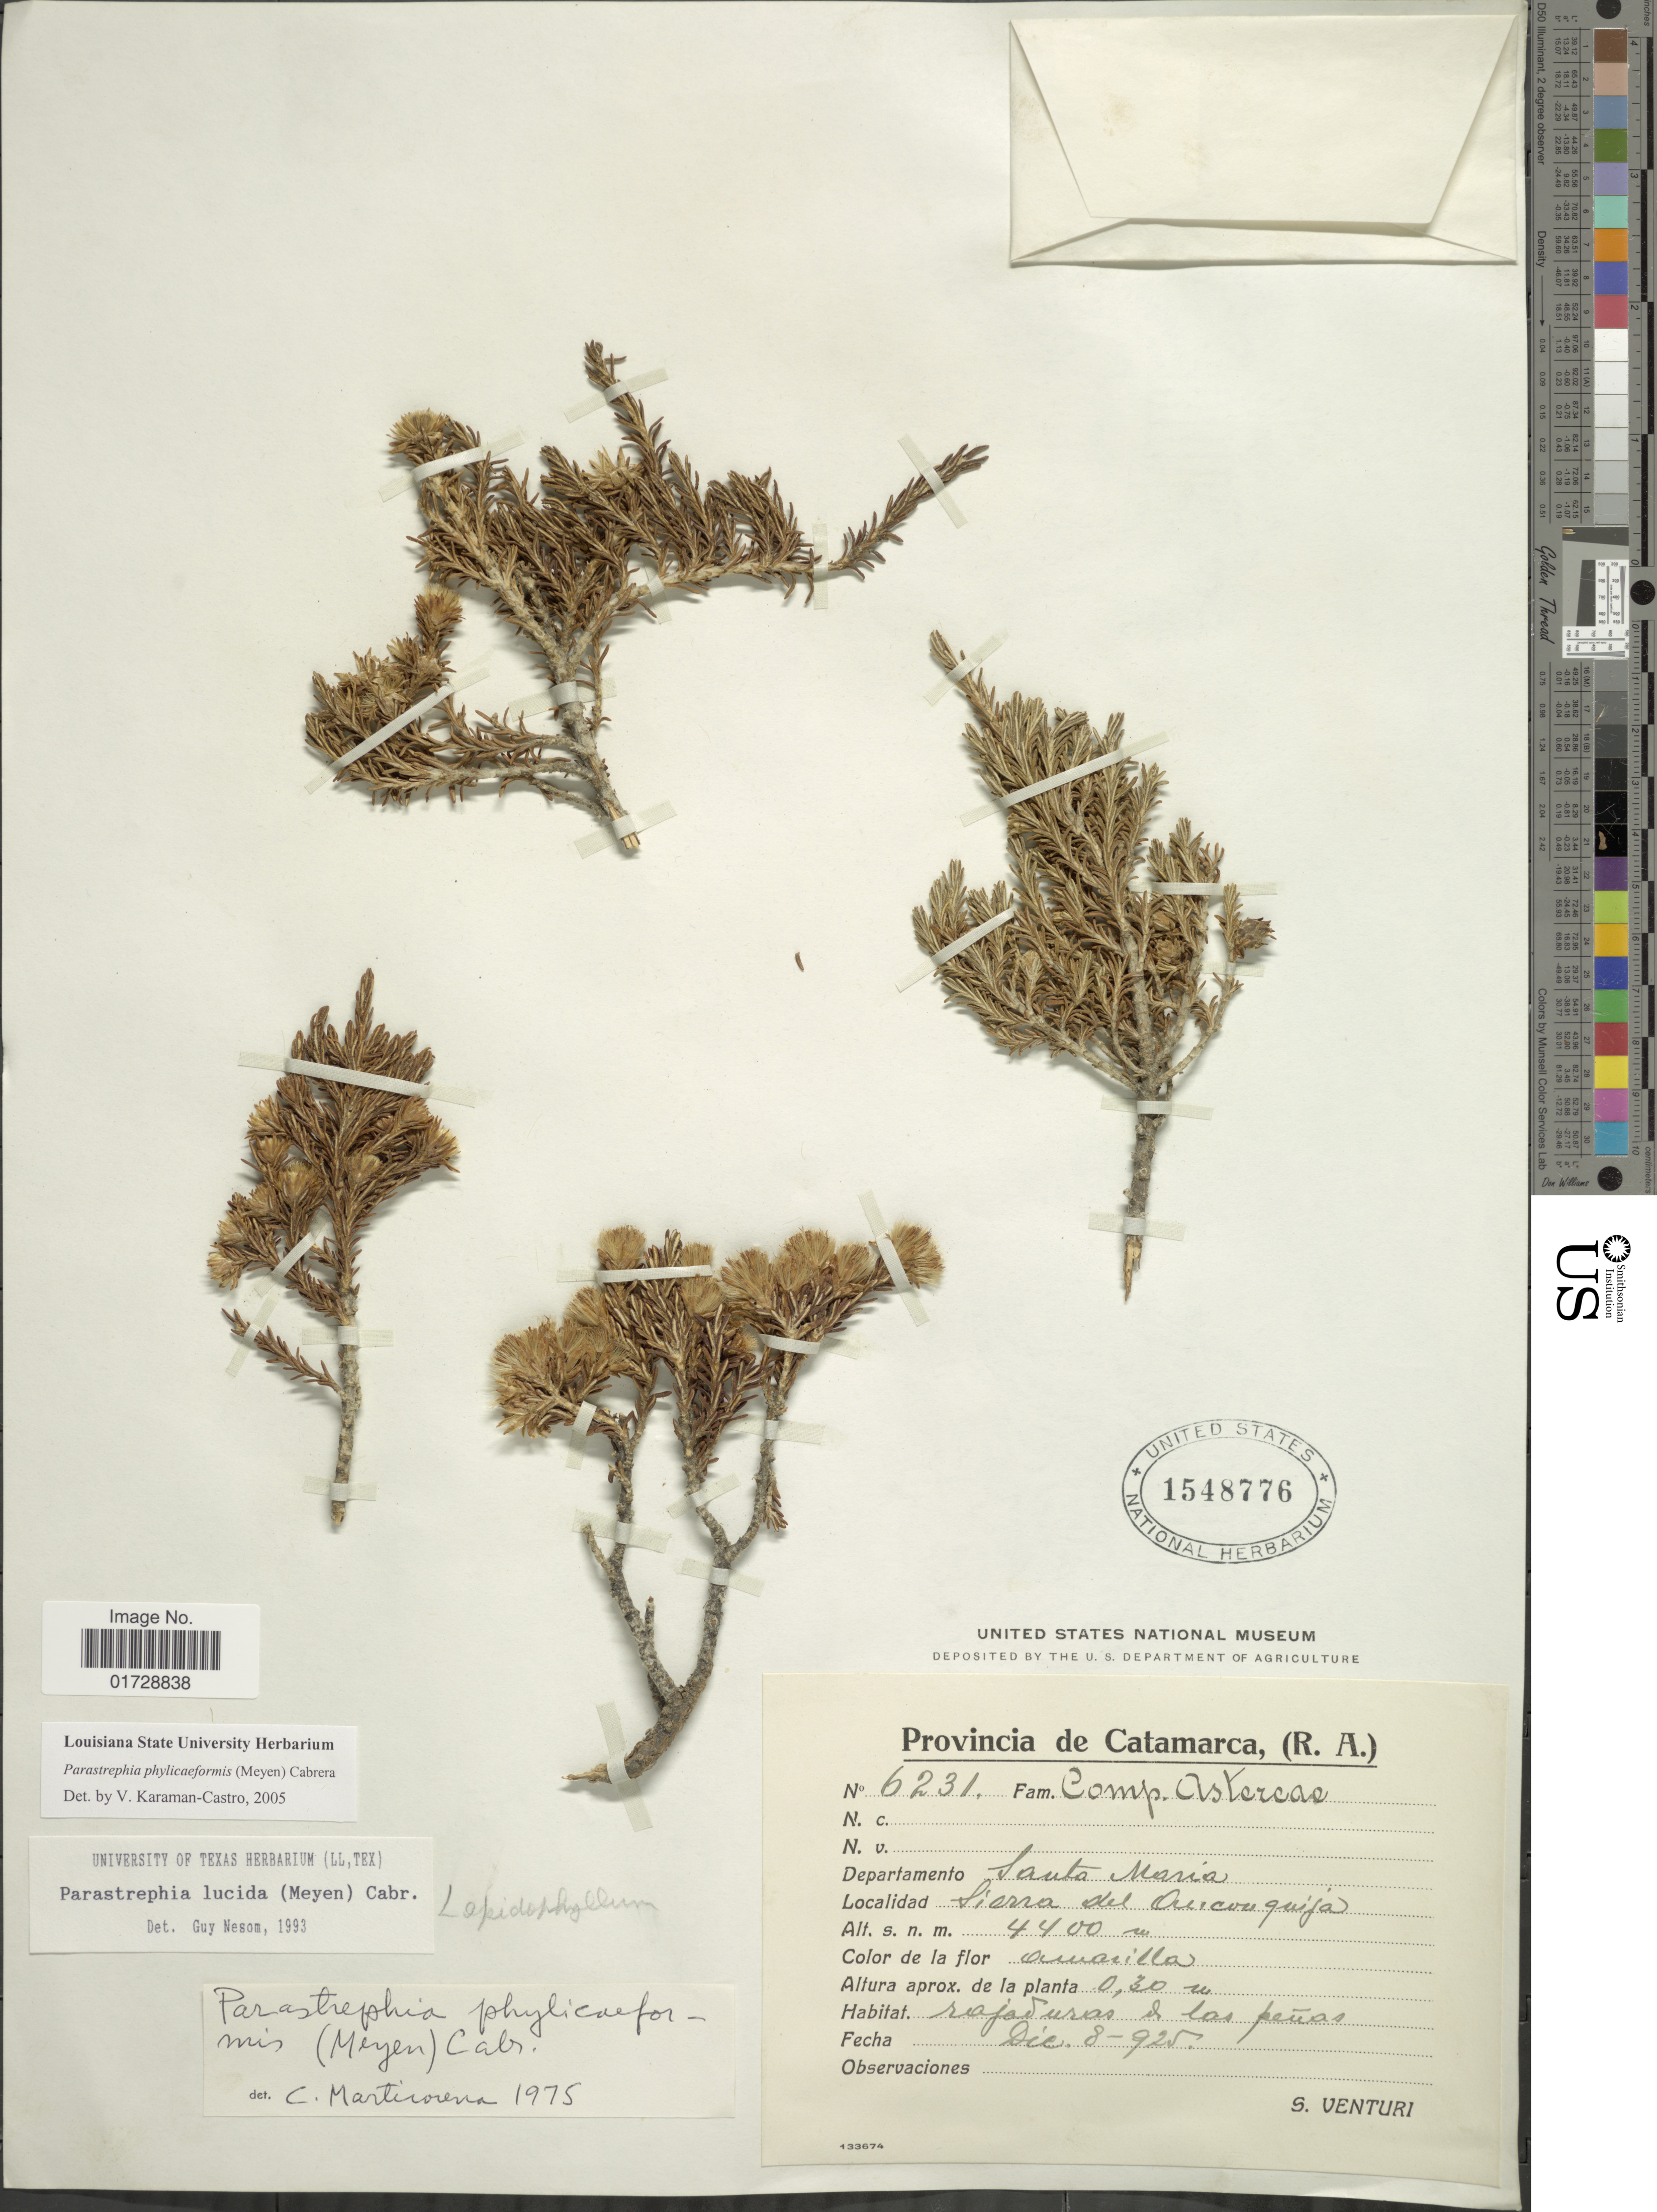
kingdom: Plantae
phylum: Tracheophyta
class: Magnoliopsida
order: Asterales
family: Asteraceae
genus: Parastrephia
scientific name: Parastrephia phyliciformis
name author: (Meyen) Cabrera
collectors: S. Venturi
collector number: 6231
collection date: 1925-12-08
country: Argentina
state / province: Catamarca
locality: Departamento Santa Maria, Sierra del Aconquija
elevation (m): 4400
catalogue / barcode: US 1548776